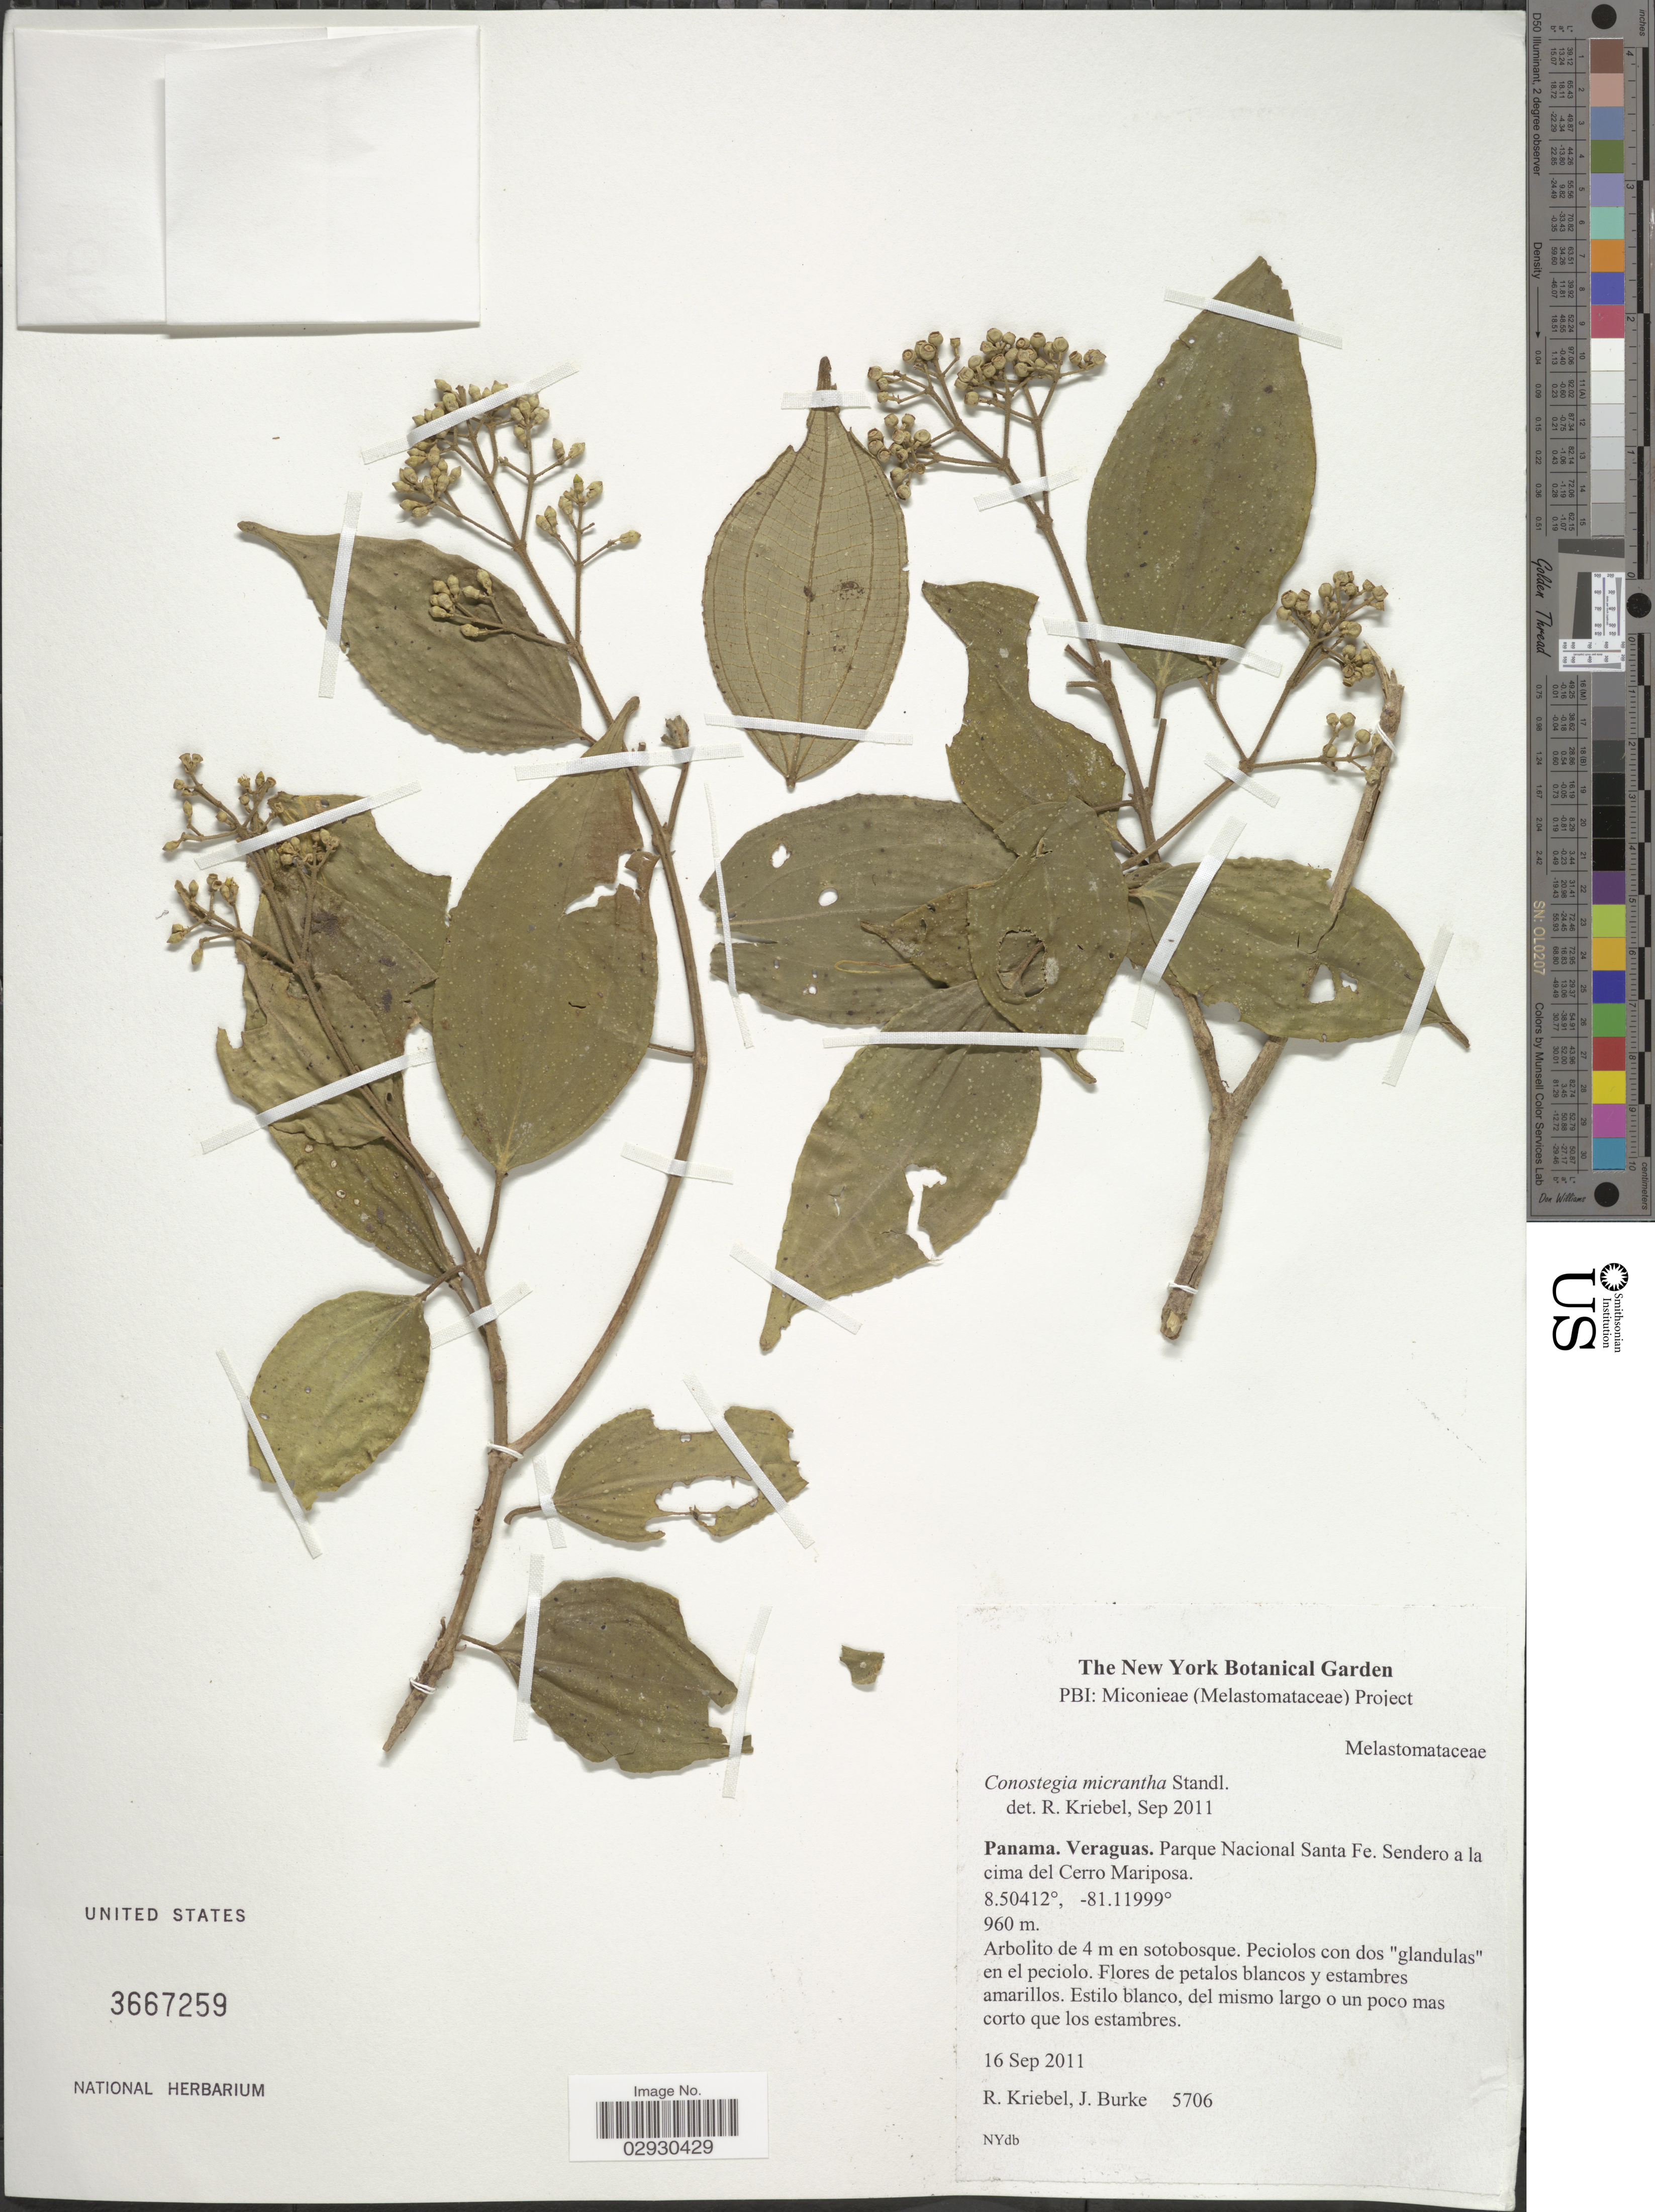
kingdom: Plantae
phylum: Tracheophyta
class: Magnoliopsida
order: Myrtales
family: Melastomataceae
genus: Conostegia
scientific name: Conostegia micrantha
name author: Standl.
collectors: R. Kriebel & J. Burke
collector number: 5706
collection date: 2011-09-16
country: Panama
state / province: Veraguas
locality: Parque Nacional Santa Fe. Sendero a la cima del Cerro Mariposa.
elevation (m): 960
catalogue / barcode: US 3667259